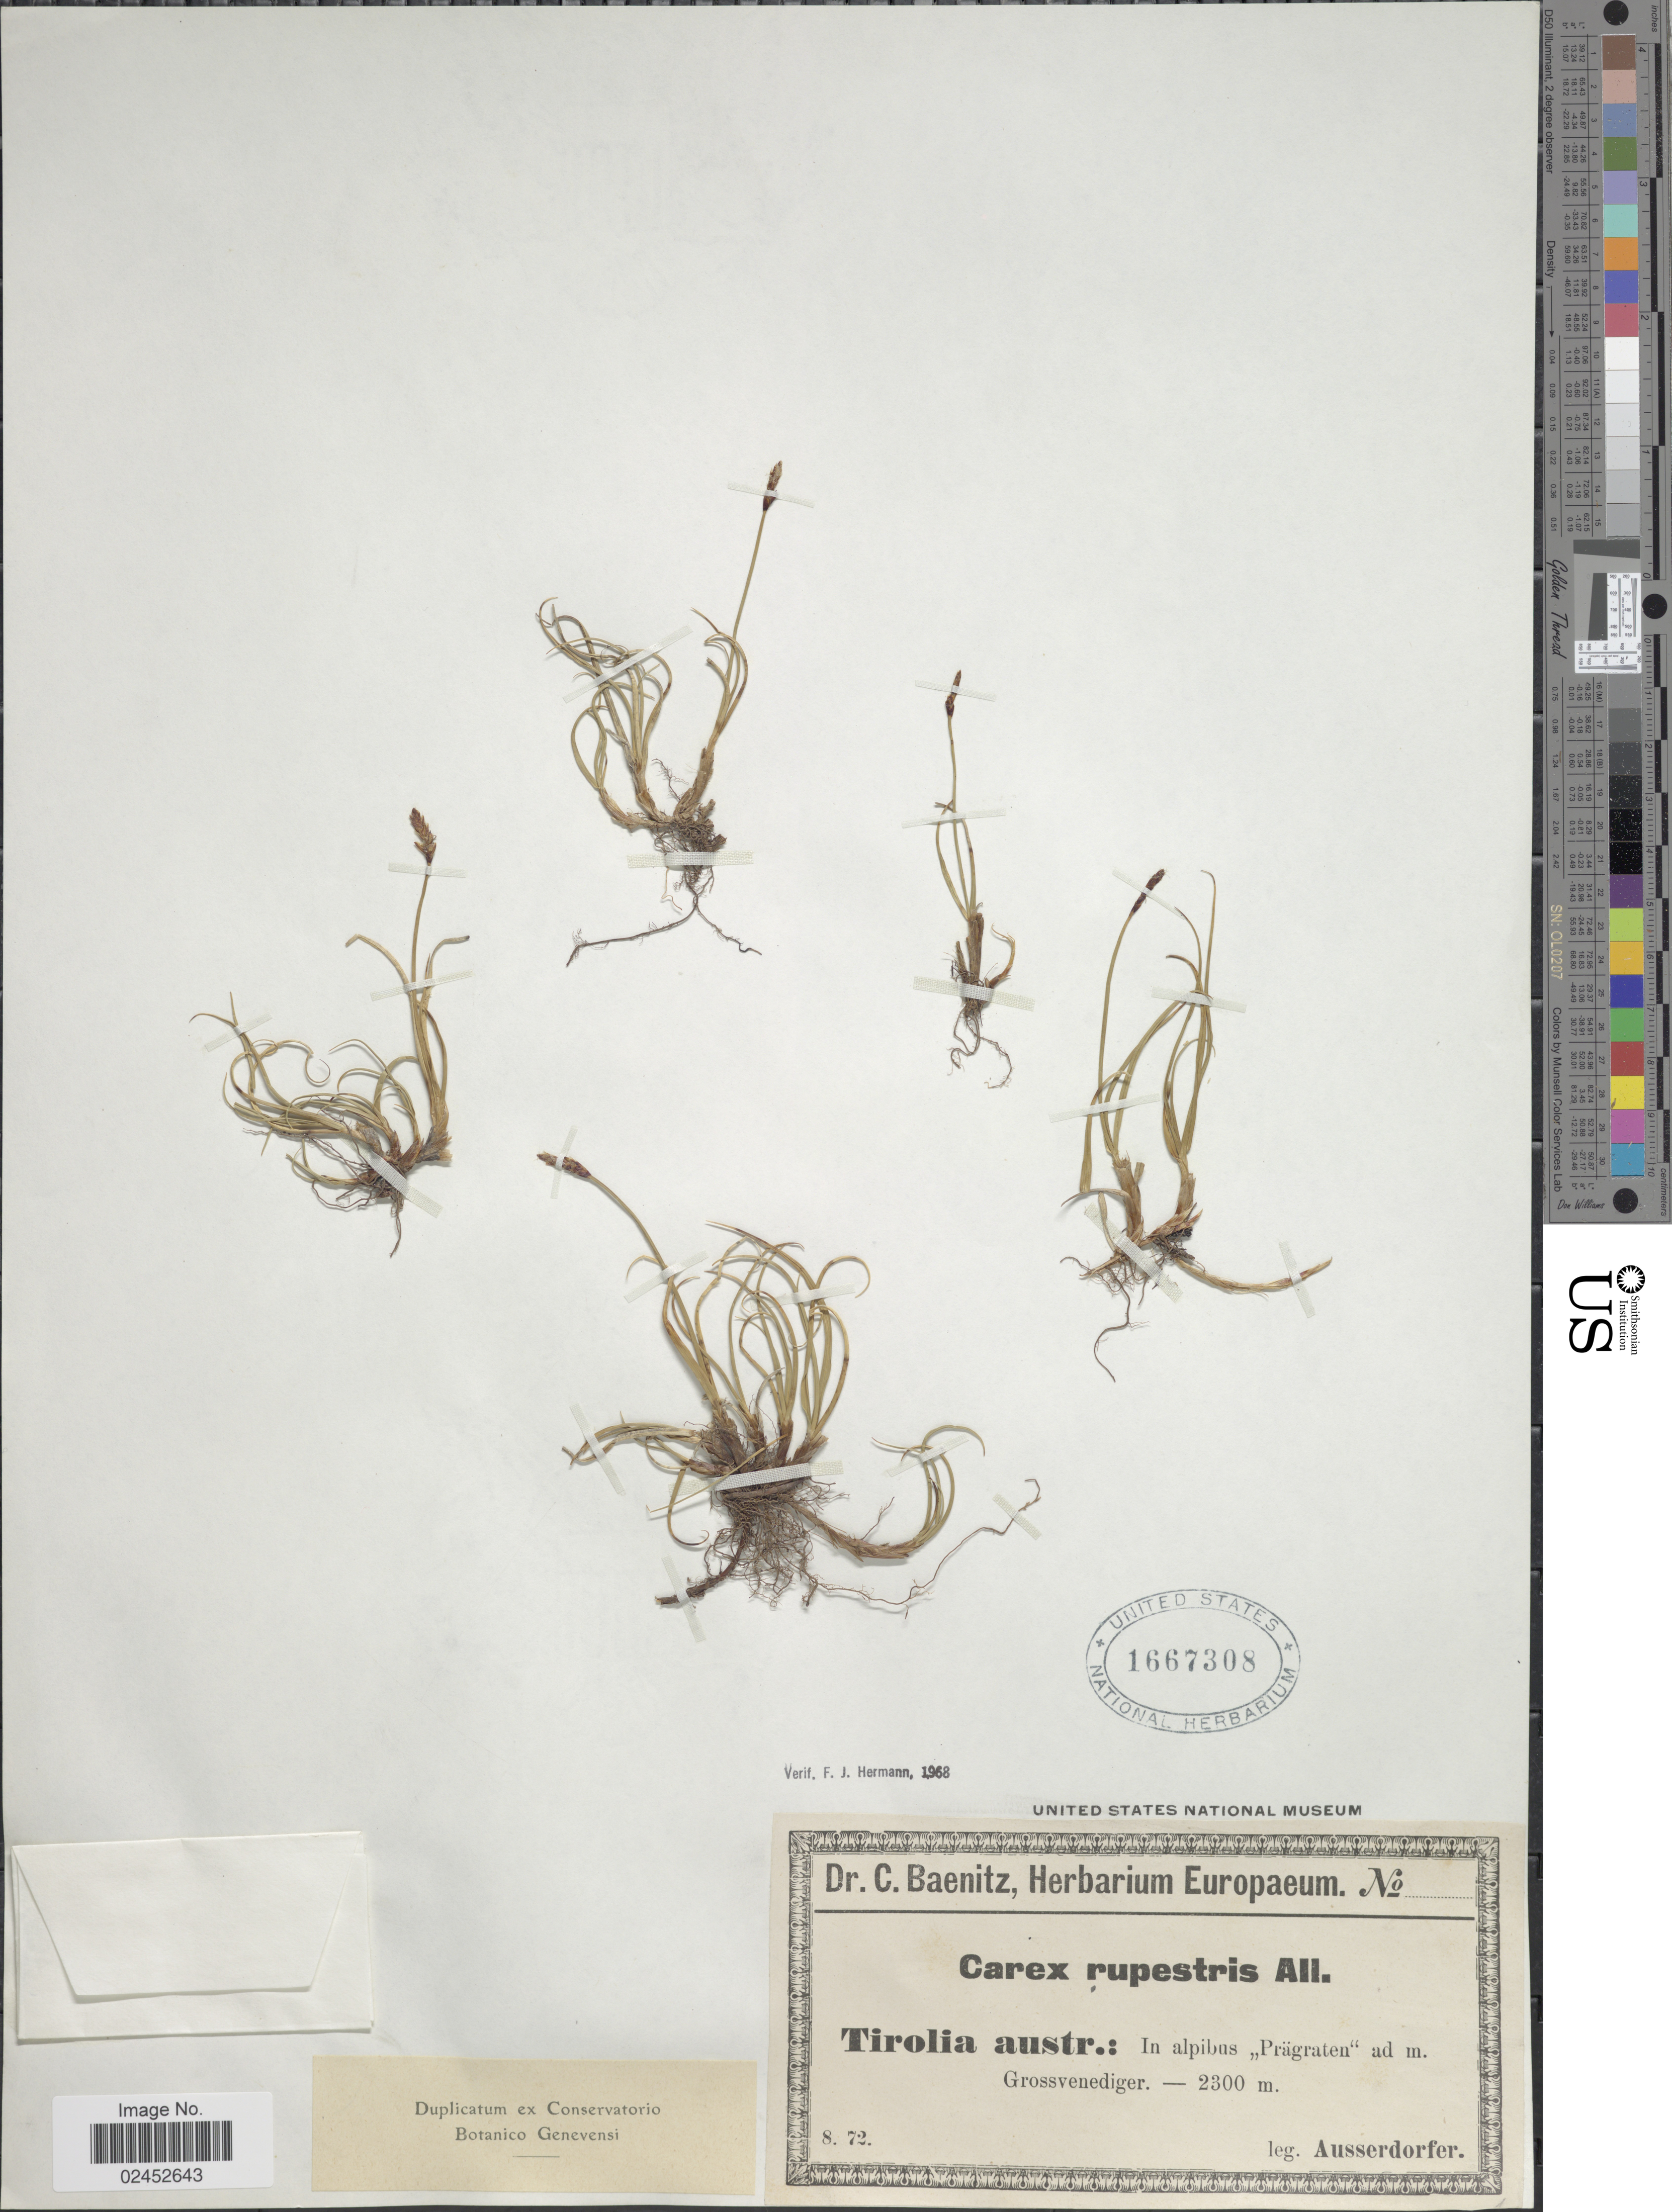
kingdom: Plantae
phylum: Tracheophyta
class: Liliopsida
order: Poales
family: Cyperaceae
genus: Carex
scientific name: Carex rupestris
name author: All.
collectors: A. Ausserdorfer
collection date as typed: Transcribed d/m/y: /8/72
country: Austria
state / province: Tirol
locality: Tirolia austr.: in alpibus "Prägraten"ad m. Grossvenediger.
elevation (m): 2300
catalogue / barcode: US 1667308